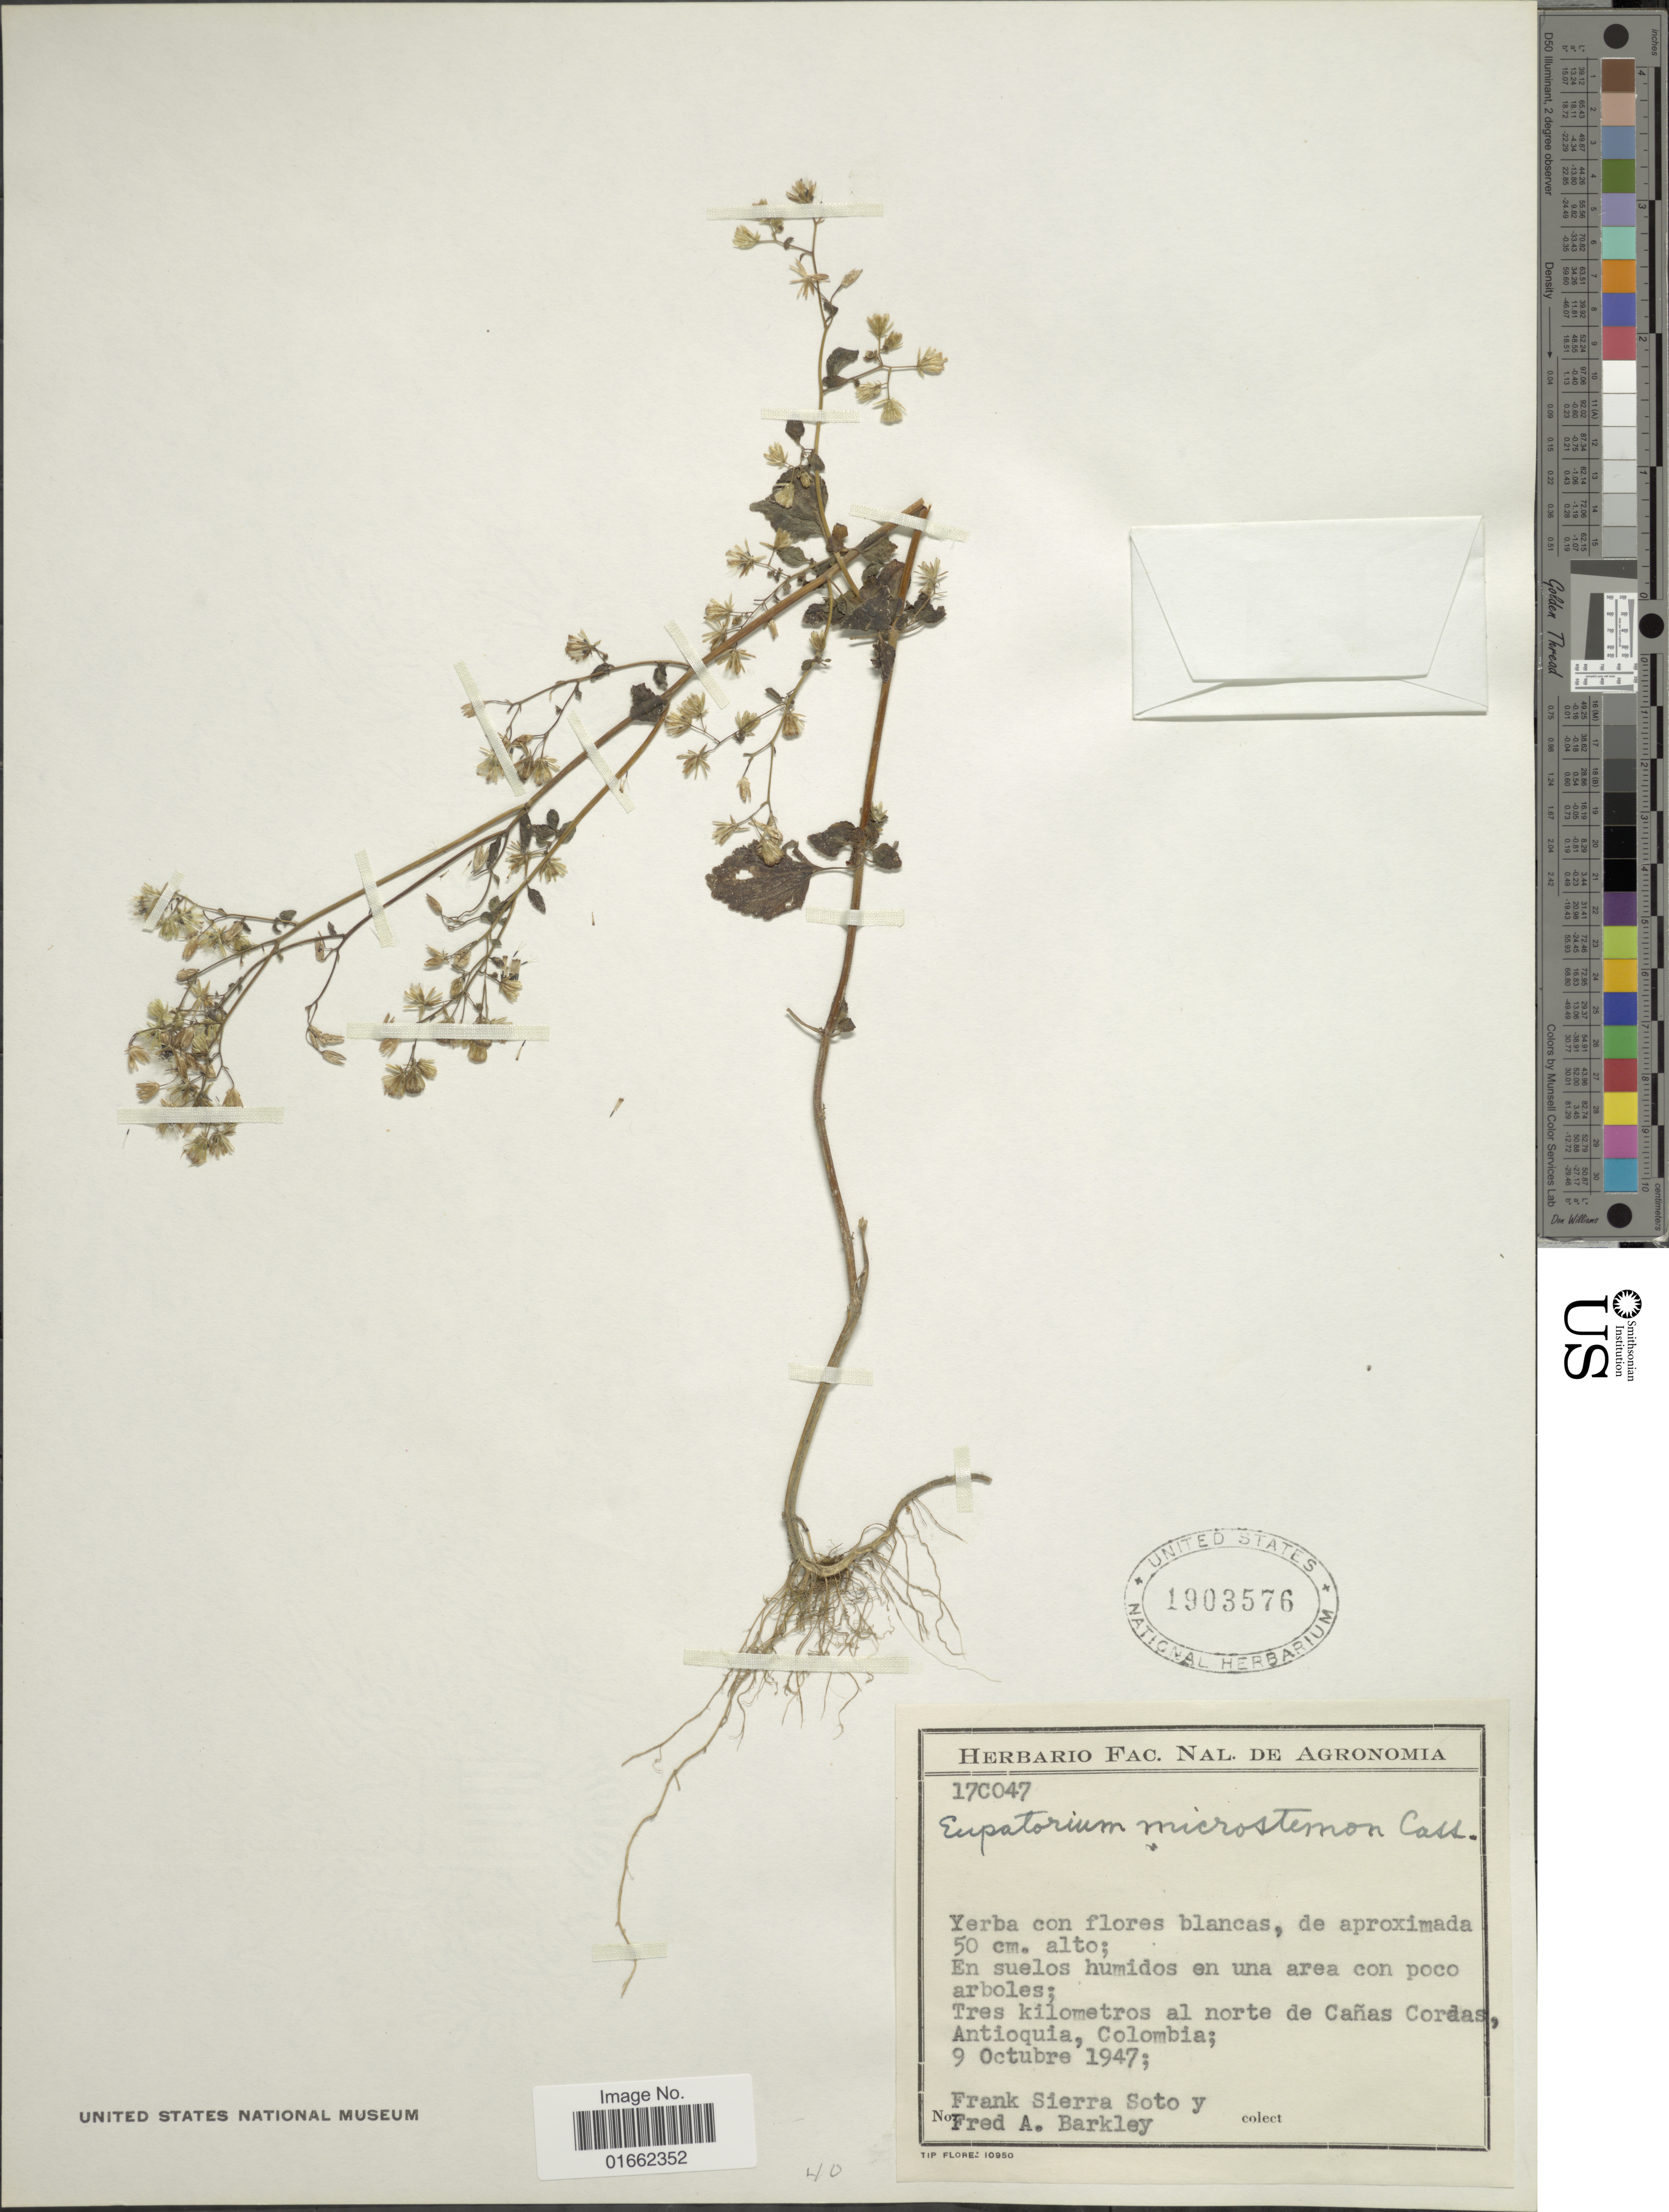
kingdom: Plantae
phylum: Tracheophyta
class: Magnoliopsida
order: Asterales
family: Asteraceae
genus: Fleischmannia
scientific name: Fleischmannia microstemon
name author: (Cass.) R.M. King & H. Rob.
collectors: F. Sierra Soto & F. A. Barkley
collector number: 17C047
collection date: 1947-10-09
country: Colombia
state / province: Antioquia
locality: Tres kilometros al norte de Cañas Cordas, Antioquia, Colombia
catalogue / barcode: US 1903576